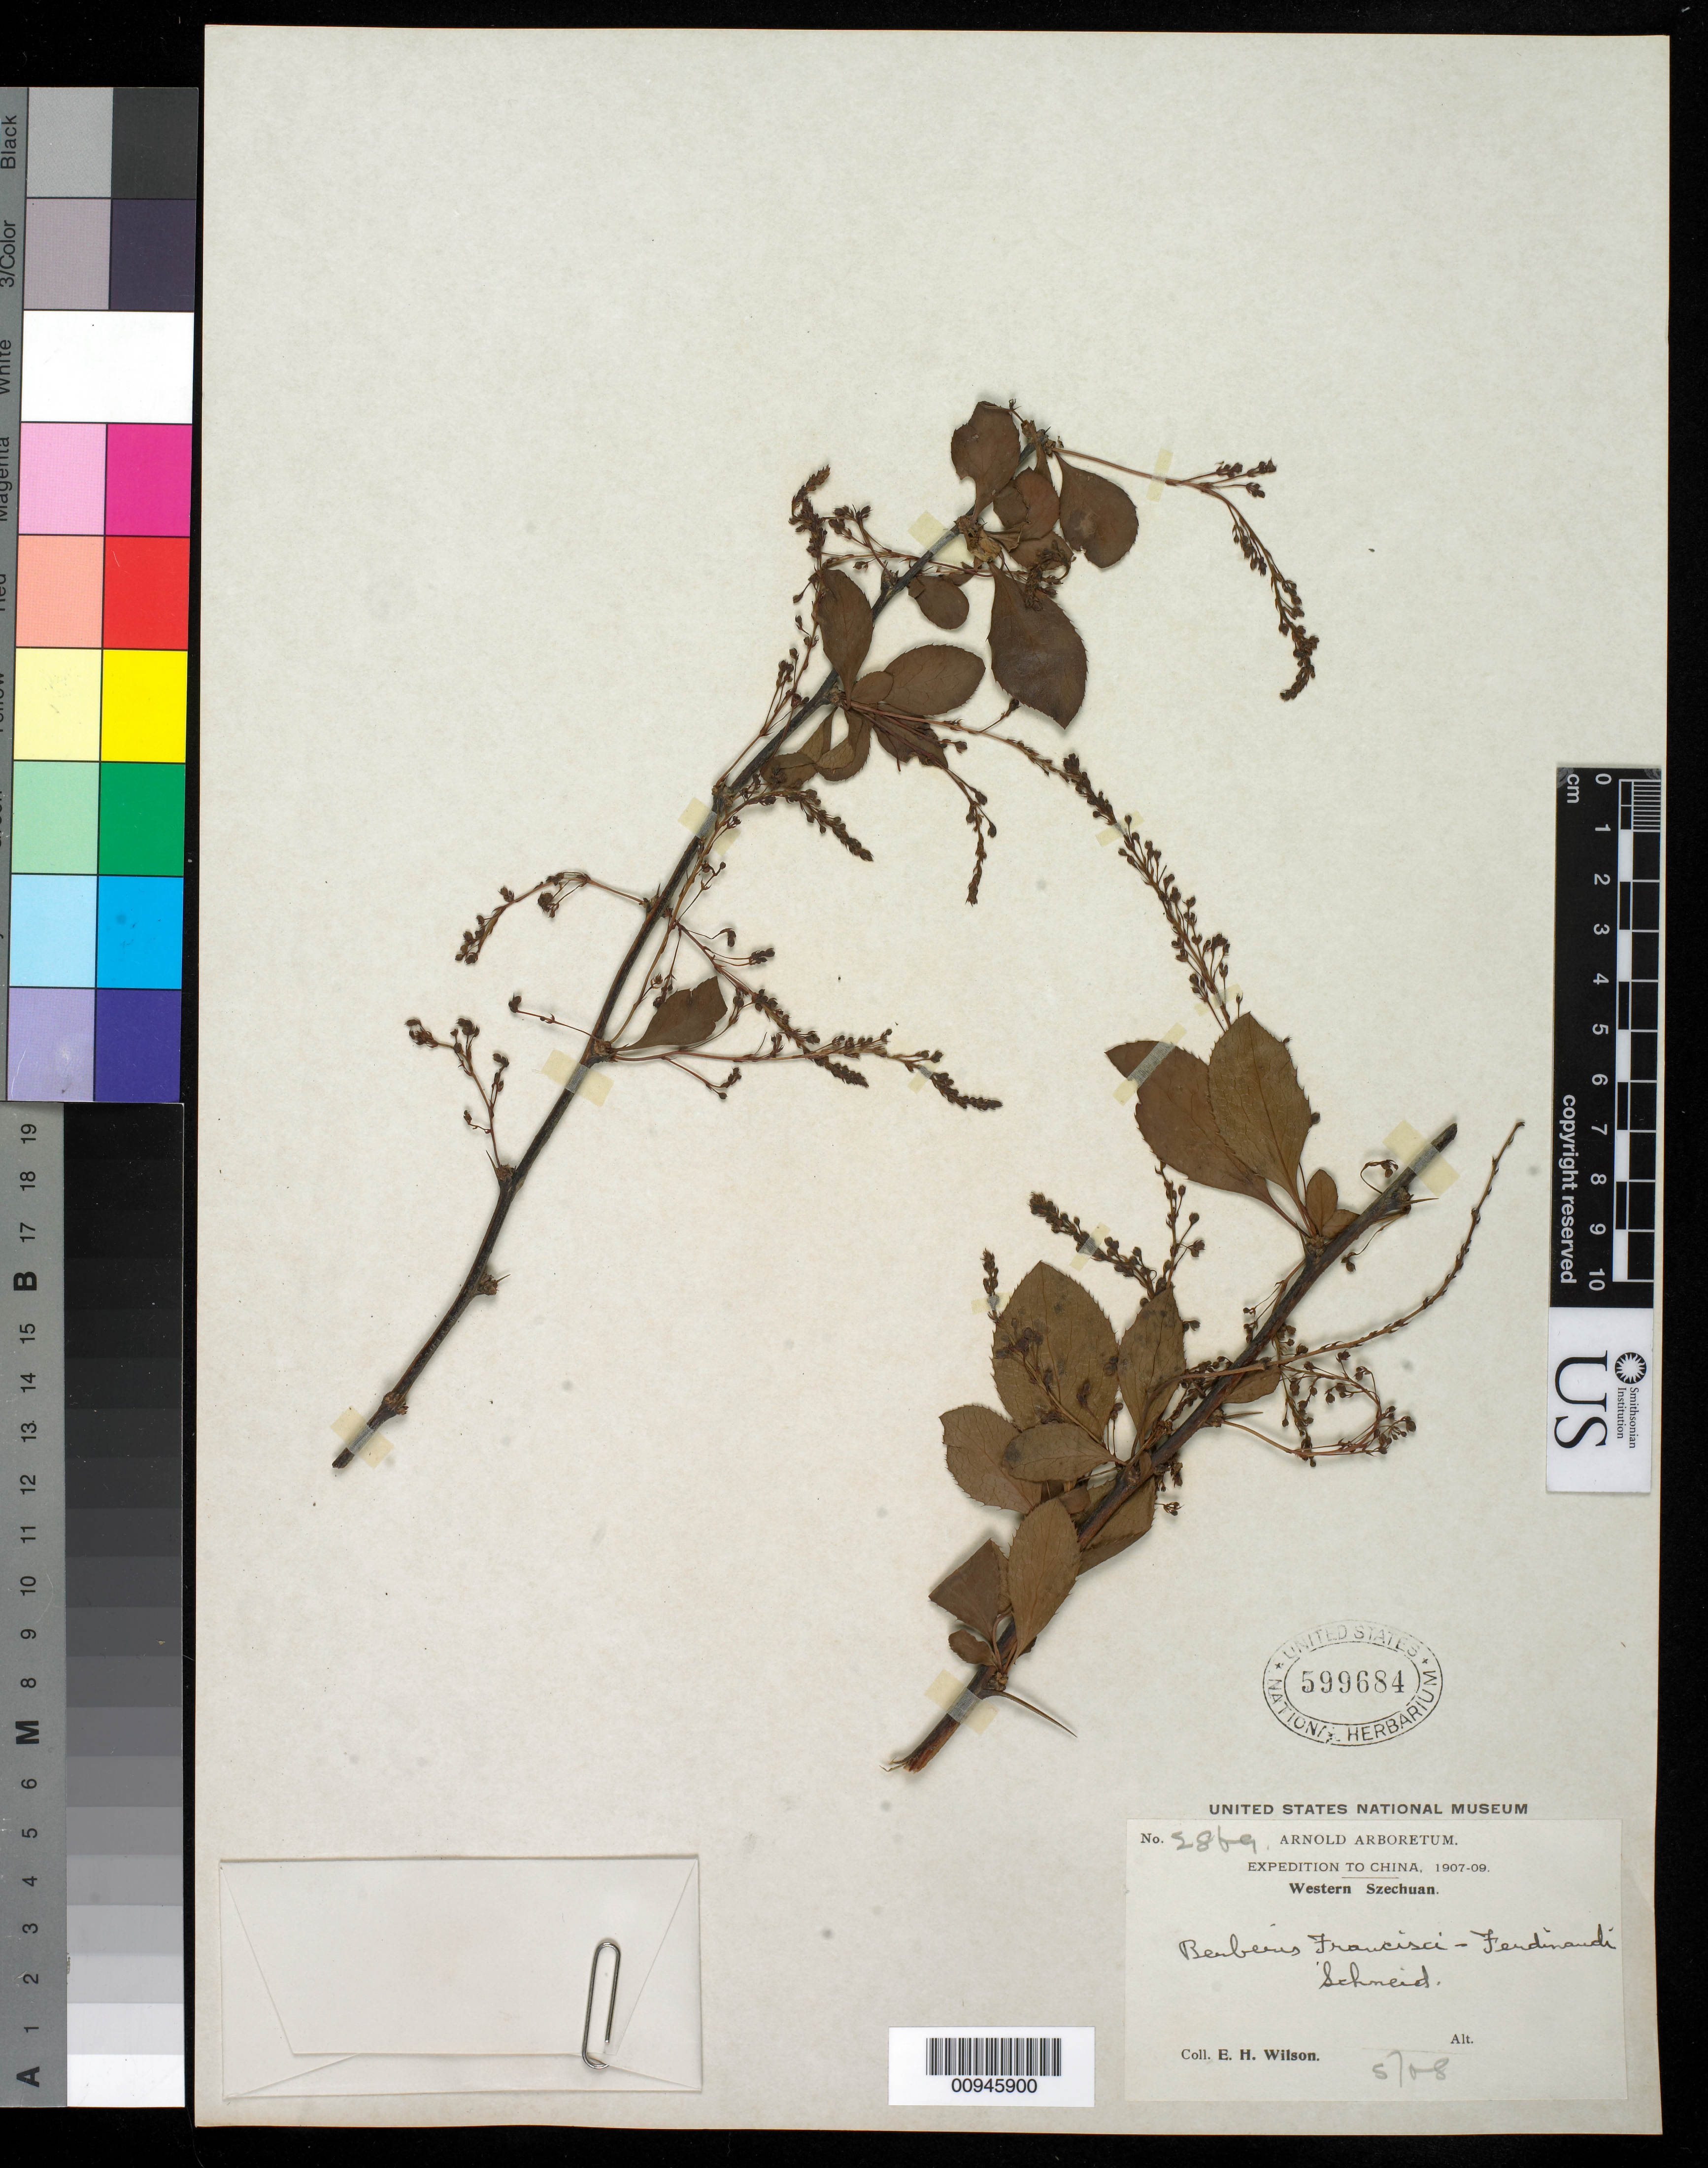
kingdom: Plantae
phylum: Tracheophyta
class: Magnoliopsida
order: Ranunculales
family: Berberidaceae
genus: Berberis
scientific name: Berberis francisci-ferdinandi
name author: C.K. Schneid. in Sarg.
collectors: E. H. Wilson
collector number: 286a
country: China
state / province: Sichuan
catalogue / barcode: US 599684